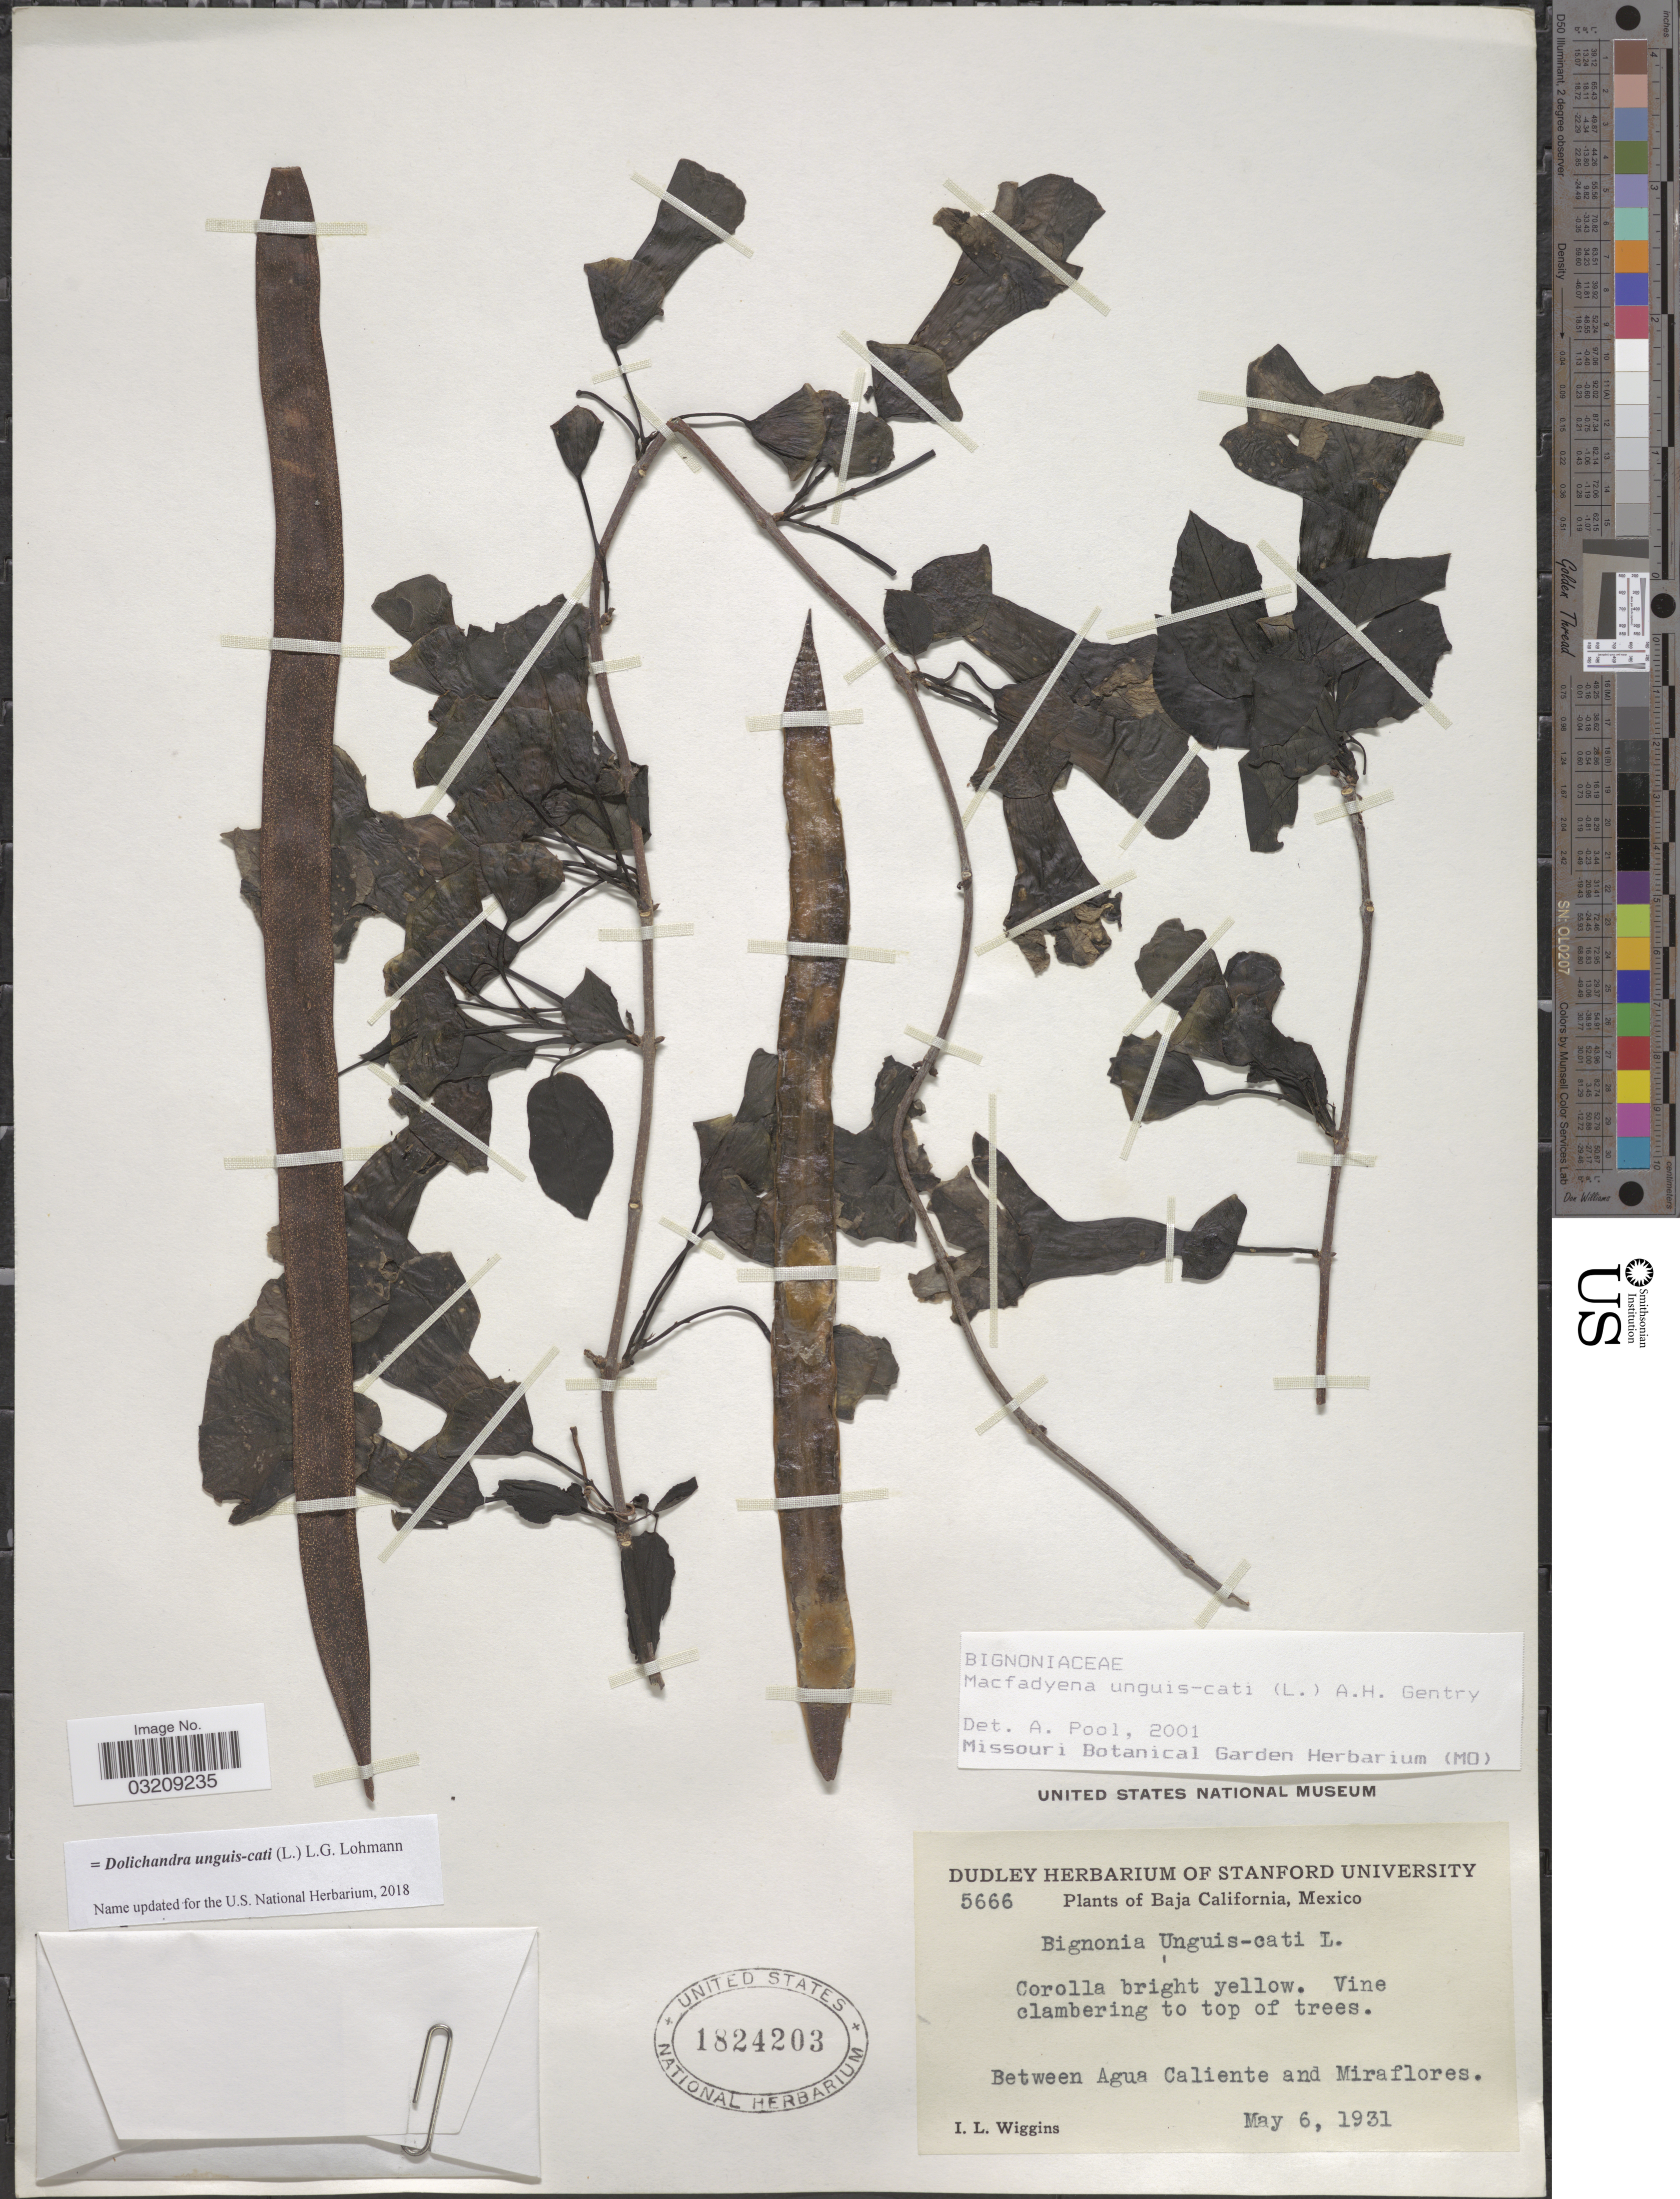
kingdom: Plantae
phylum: Tracheophyta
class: Magnoliopsida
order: Lamiales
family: Bignoniaceae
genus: Dolichandra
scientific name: Dolichandra unguis-cati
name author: (L.) L.G. Lohmann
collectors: I. L. Wiggins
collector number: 5666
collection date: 1931-05-06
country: Mexico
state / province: Baja California Sur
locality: Between Agua Caliente and Miraflores.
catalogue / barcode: US 1824203